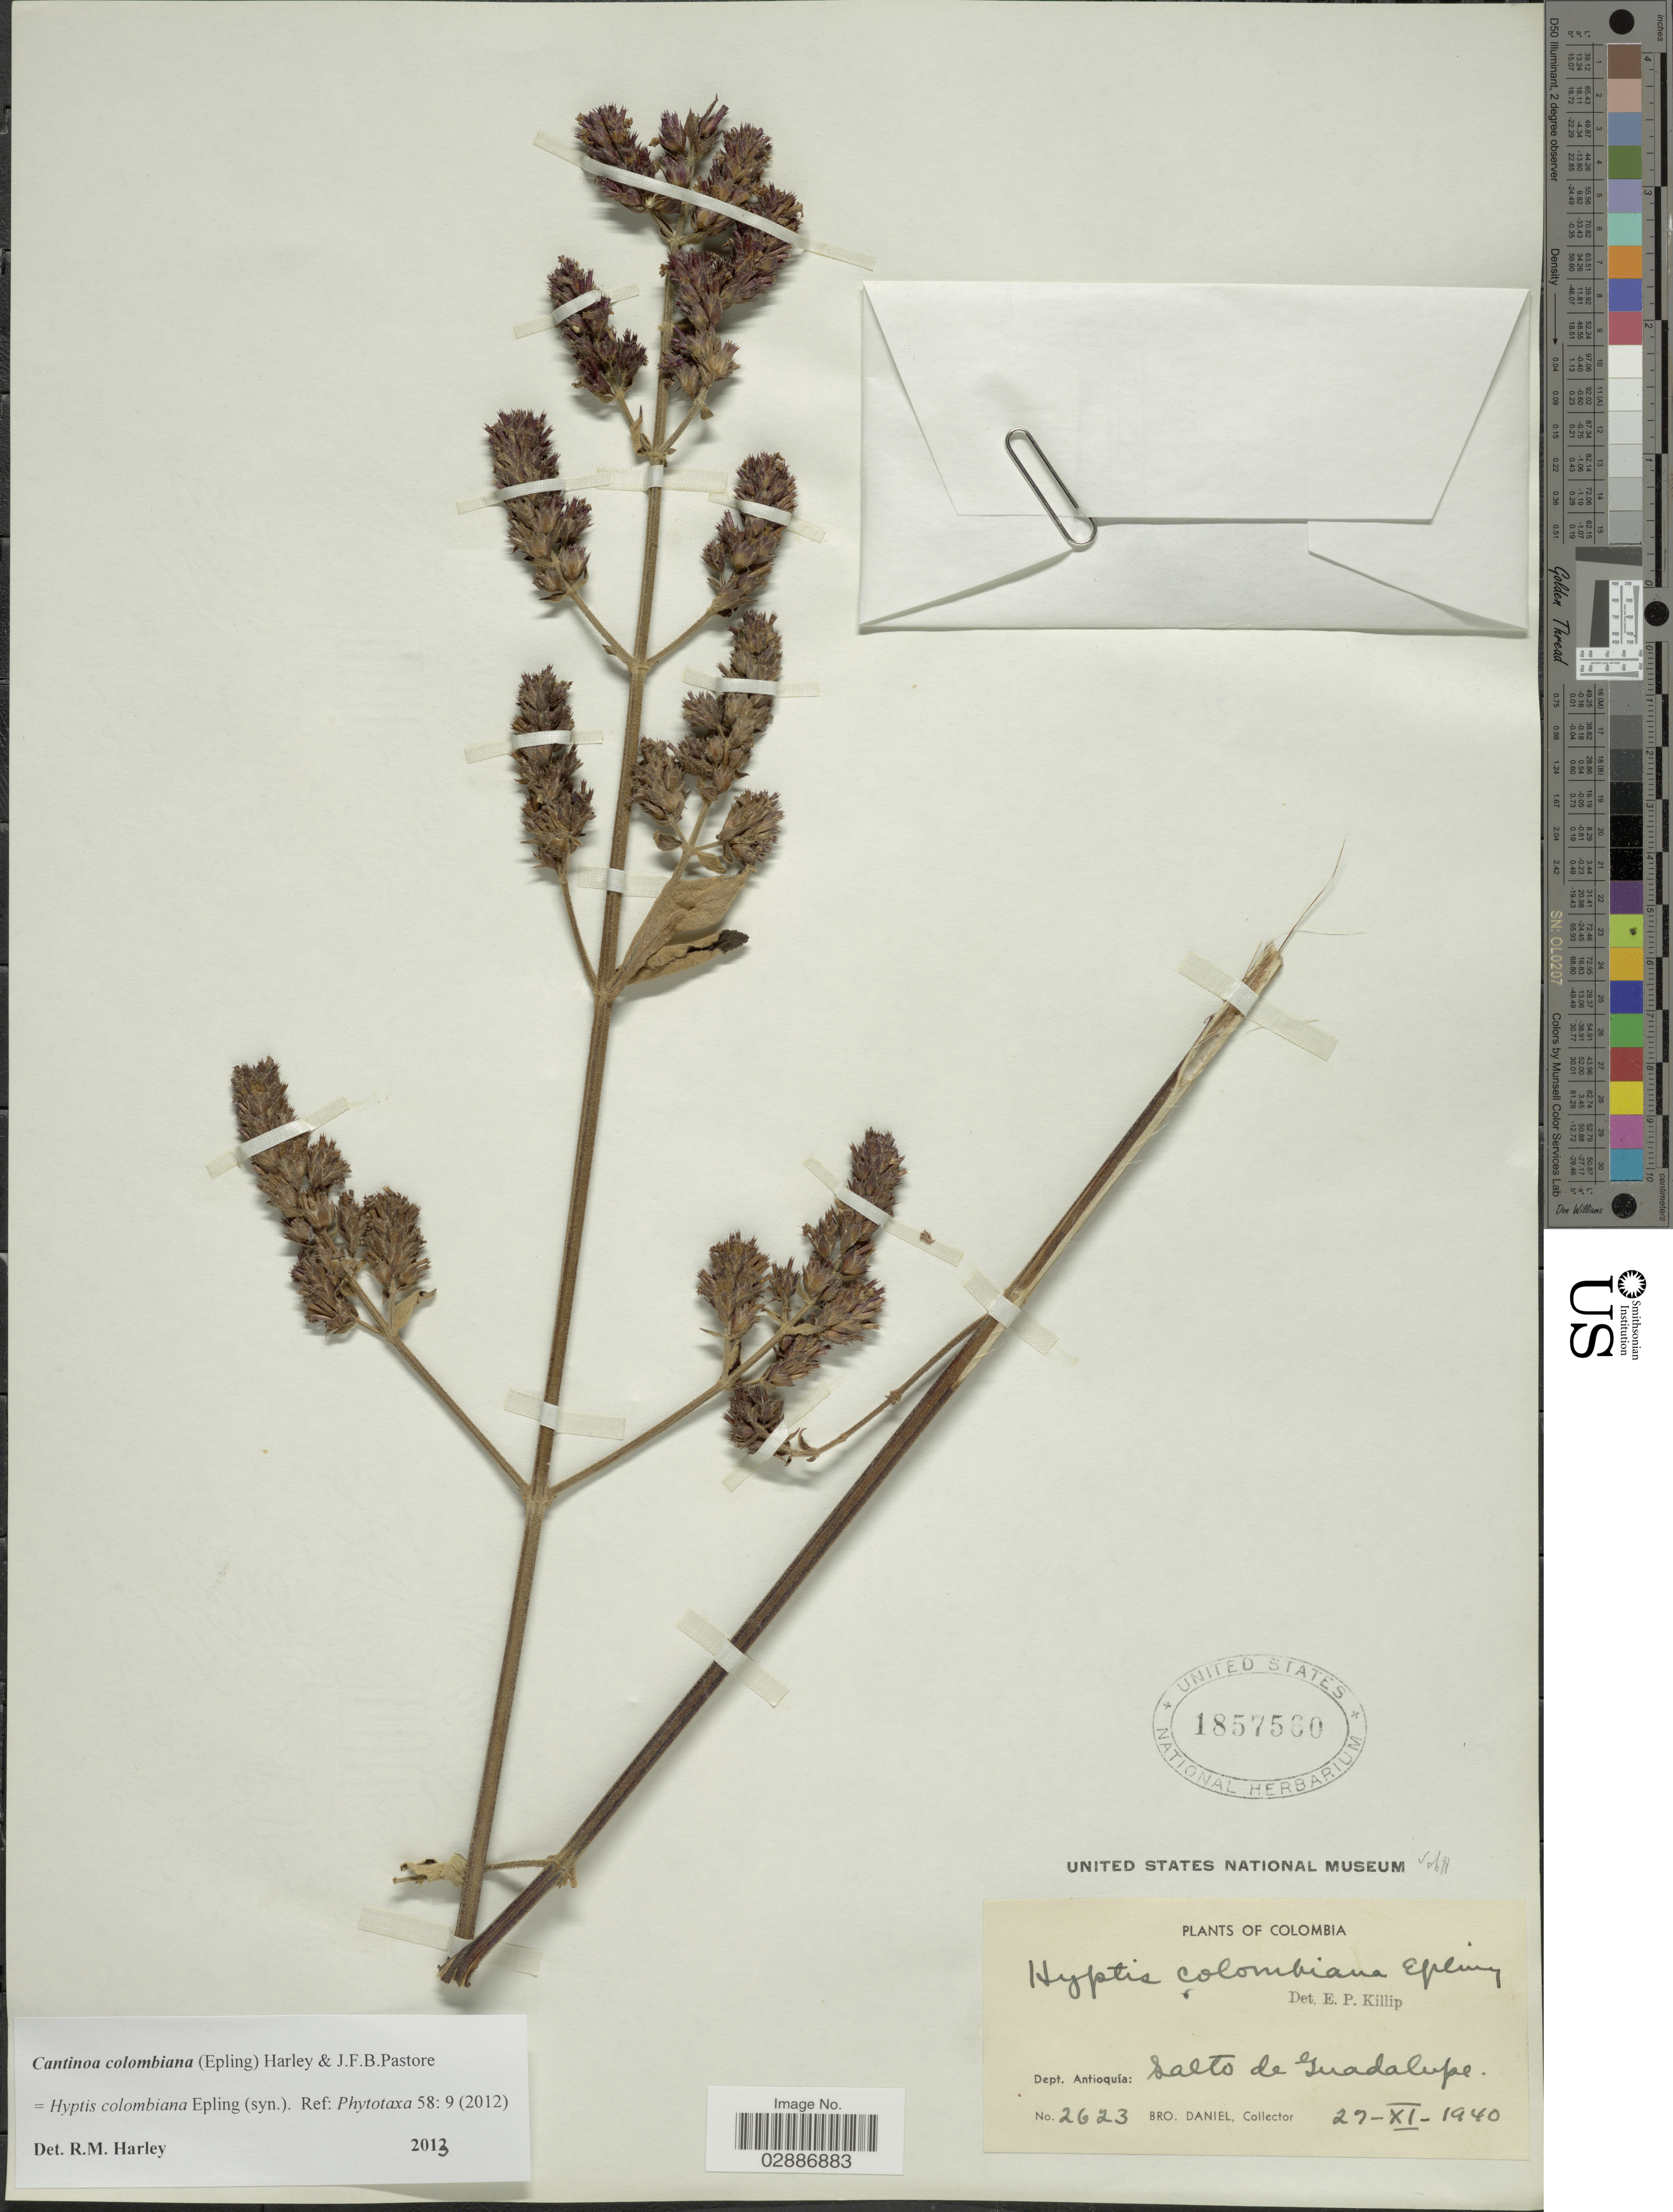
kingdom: Plantae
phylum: Tracheophyta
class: Magnoliopsida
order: Lamiales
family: Lamiaceae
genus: Cantinoa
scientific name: Cantinoa colombiana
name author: (Epling) Harley & J.F.B. Pastore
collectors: Bro. Daniel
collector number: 2623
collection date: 1940-10-27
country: Colombia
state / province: Antioquia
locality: Dept. Antioquía: Salto de Guadalupe.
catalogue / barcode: US 1857560